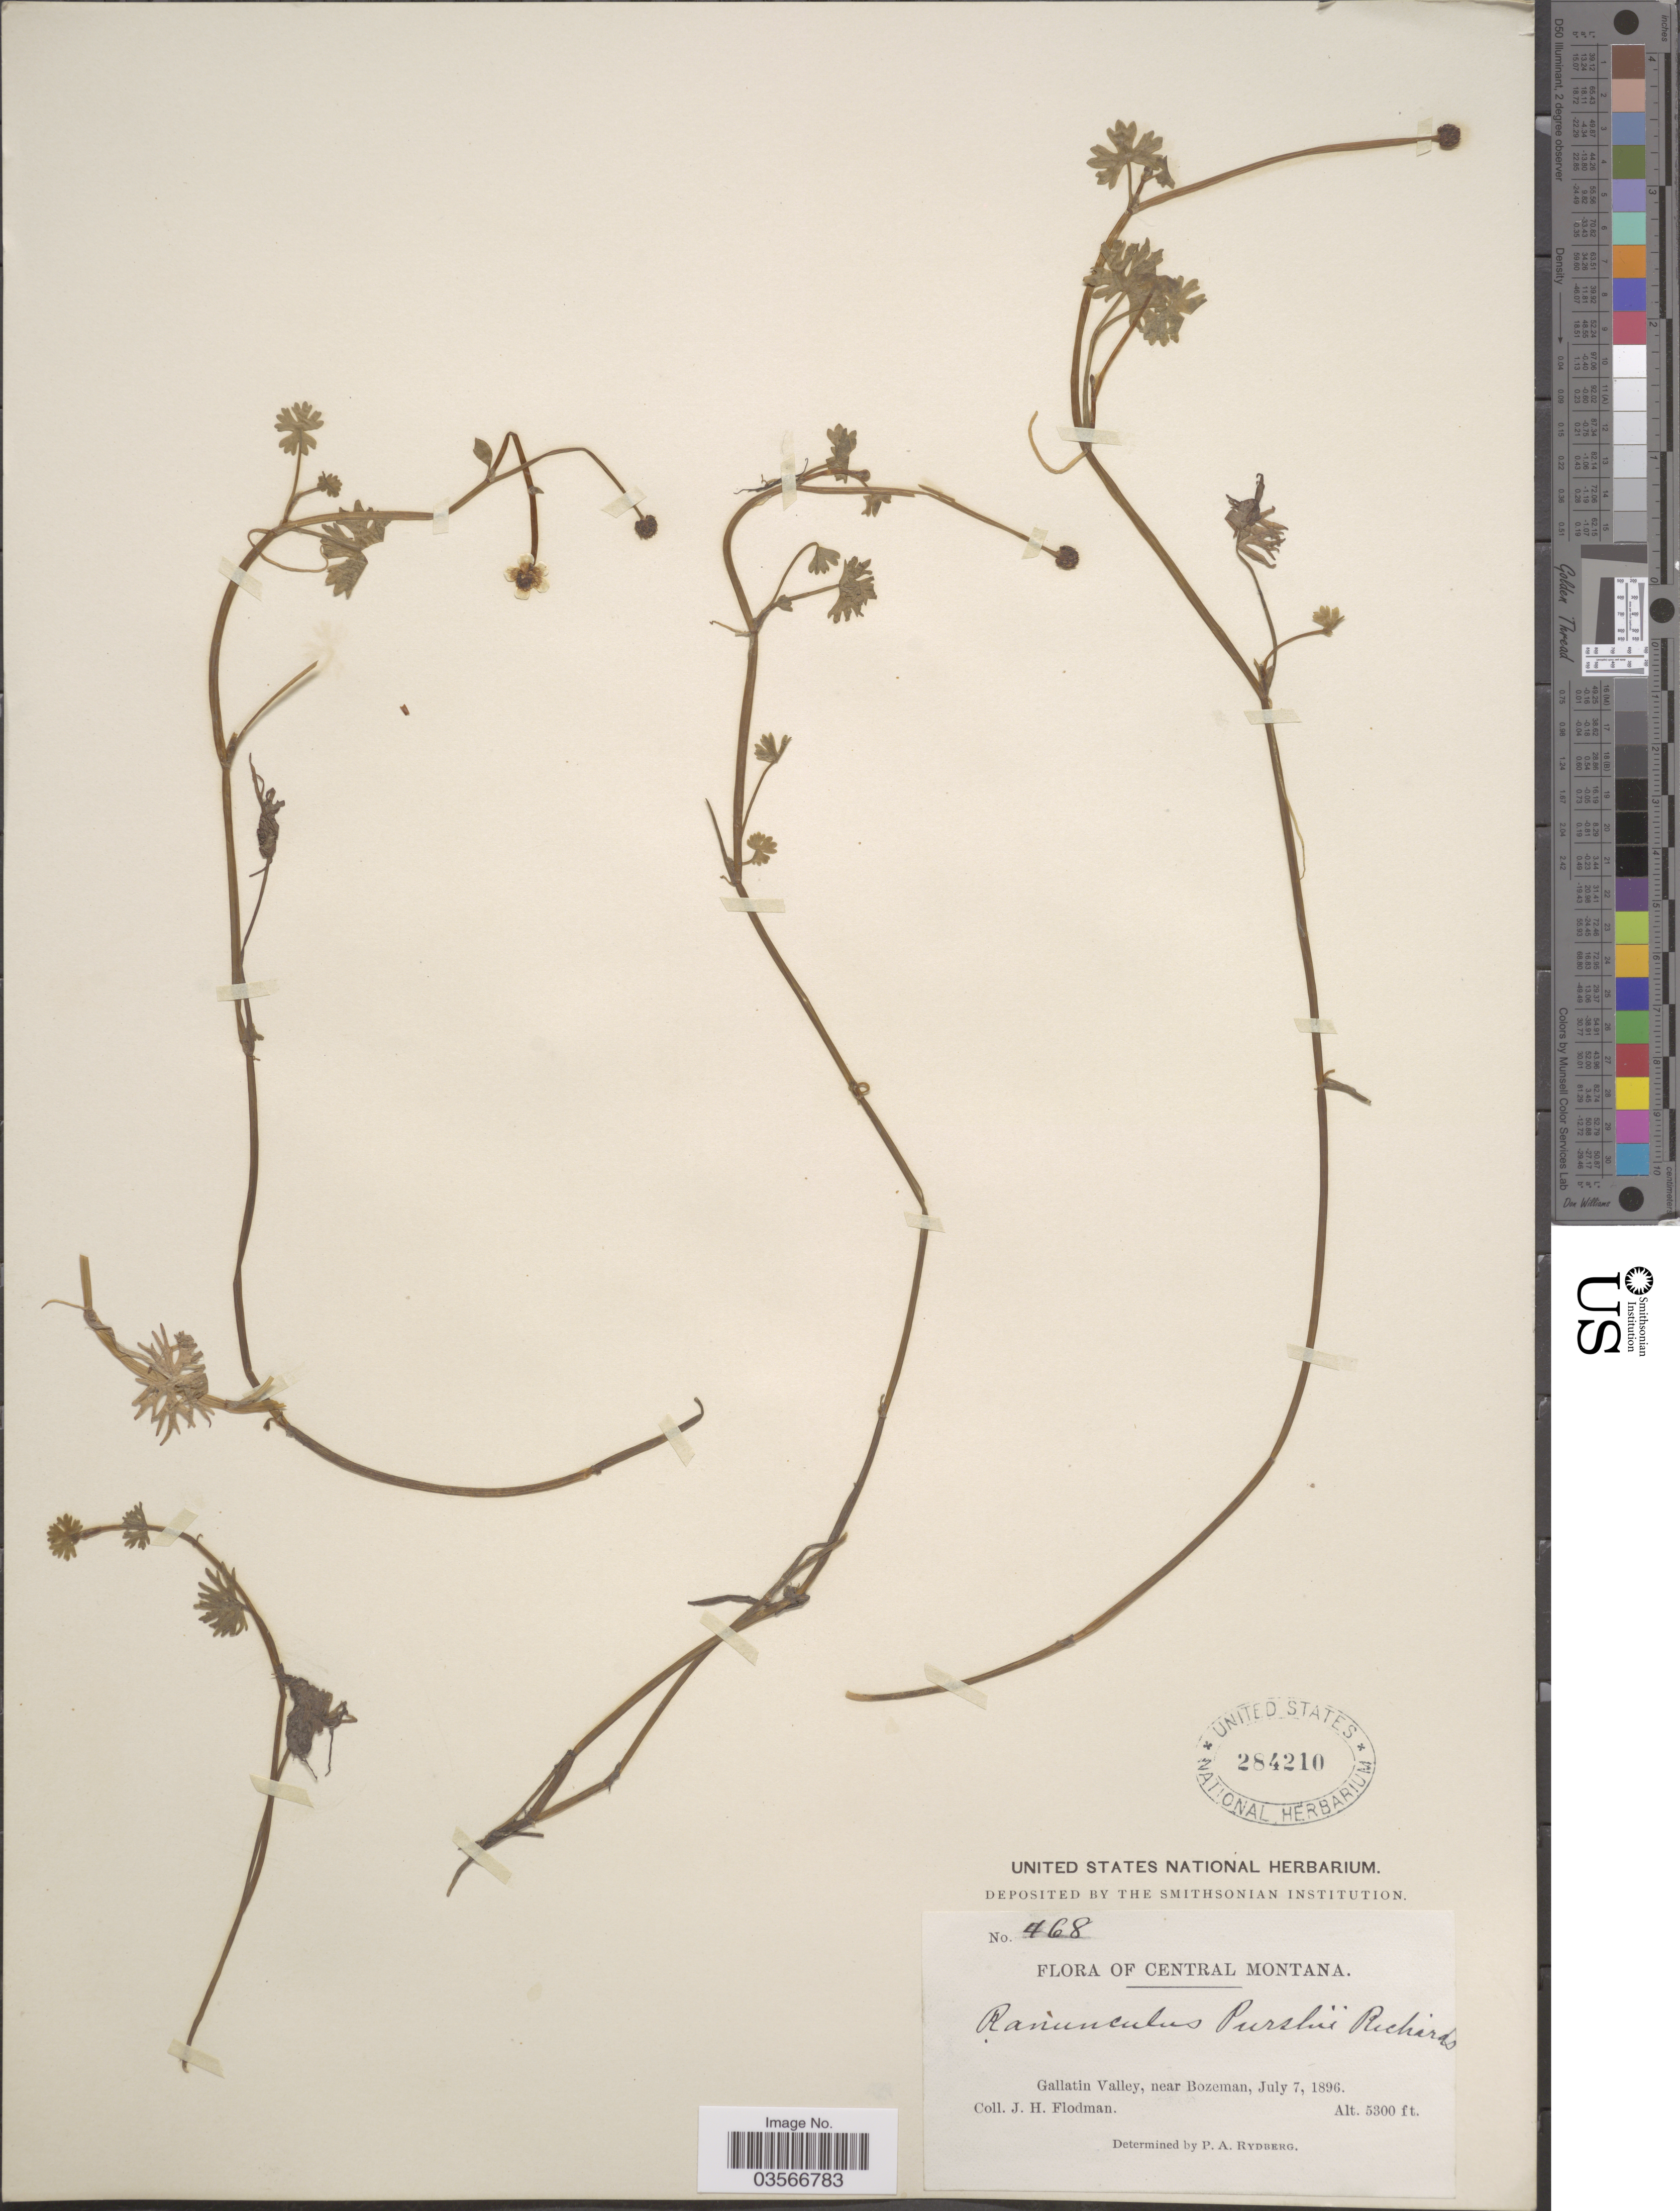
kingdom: Plantae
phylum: Tracheophyta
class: Magnoliopsida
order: Ranunculales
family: Ranunculaceae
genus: Ranunculus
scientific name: Ranunculus gmelinii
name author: DC.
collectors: J. Flodman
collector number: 468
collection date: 1896-07-07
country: United States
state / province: Montana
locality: Central Montana. Gallatin Valley, near Bozeman.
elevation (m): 1615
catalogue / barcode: US 284210